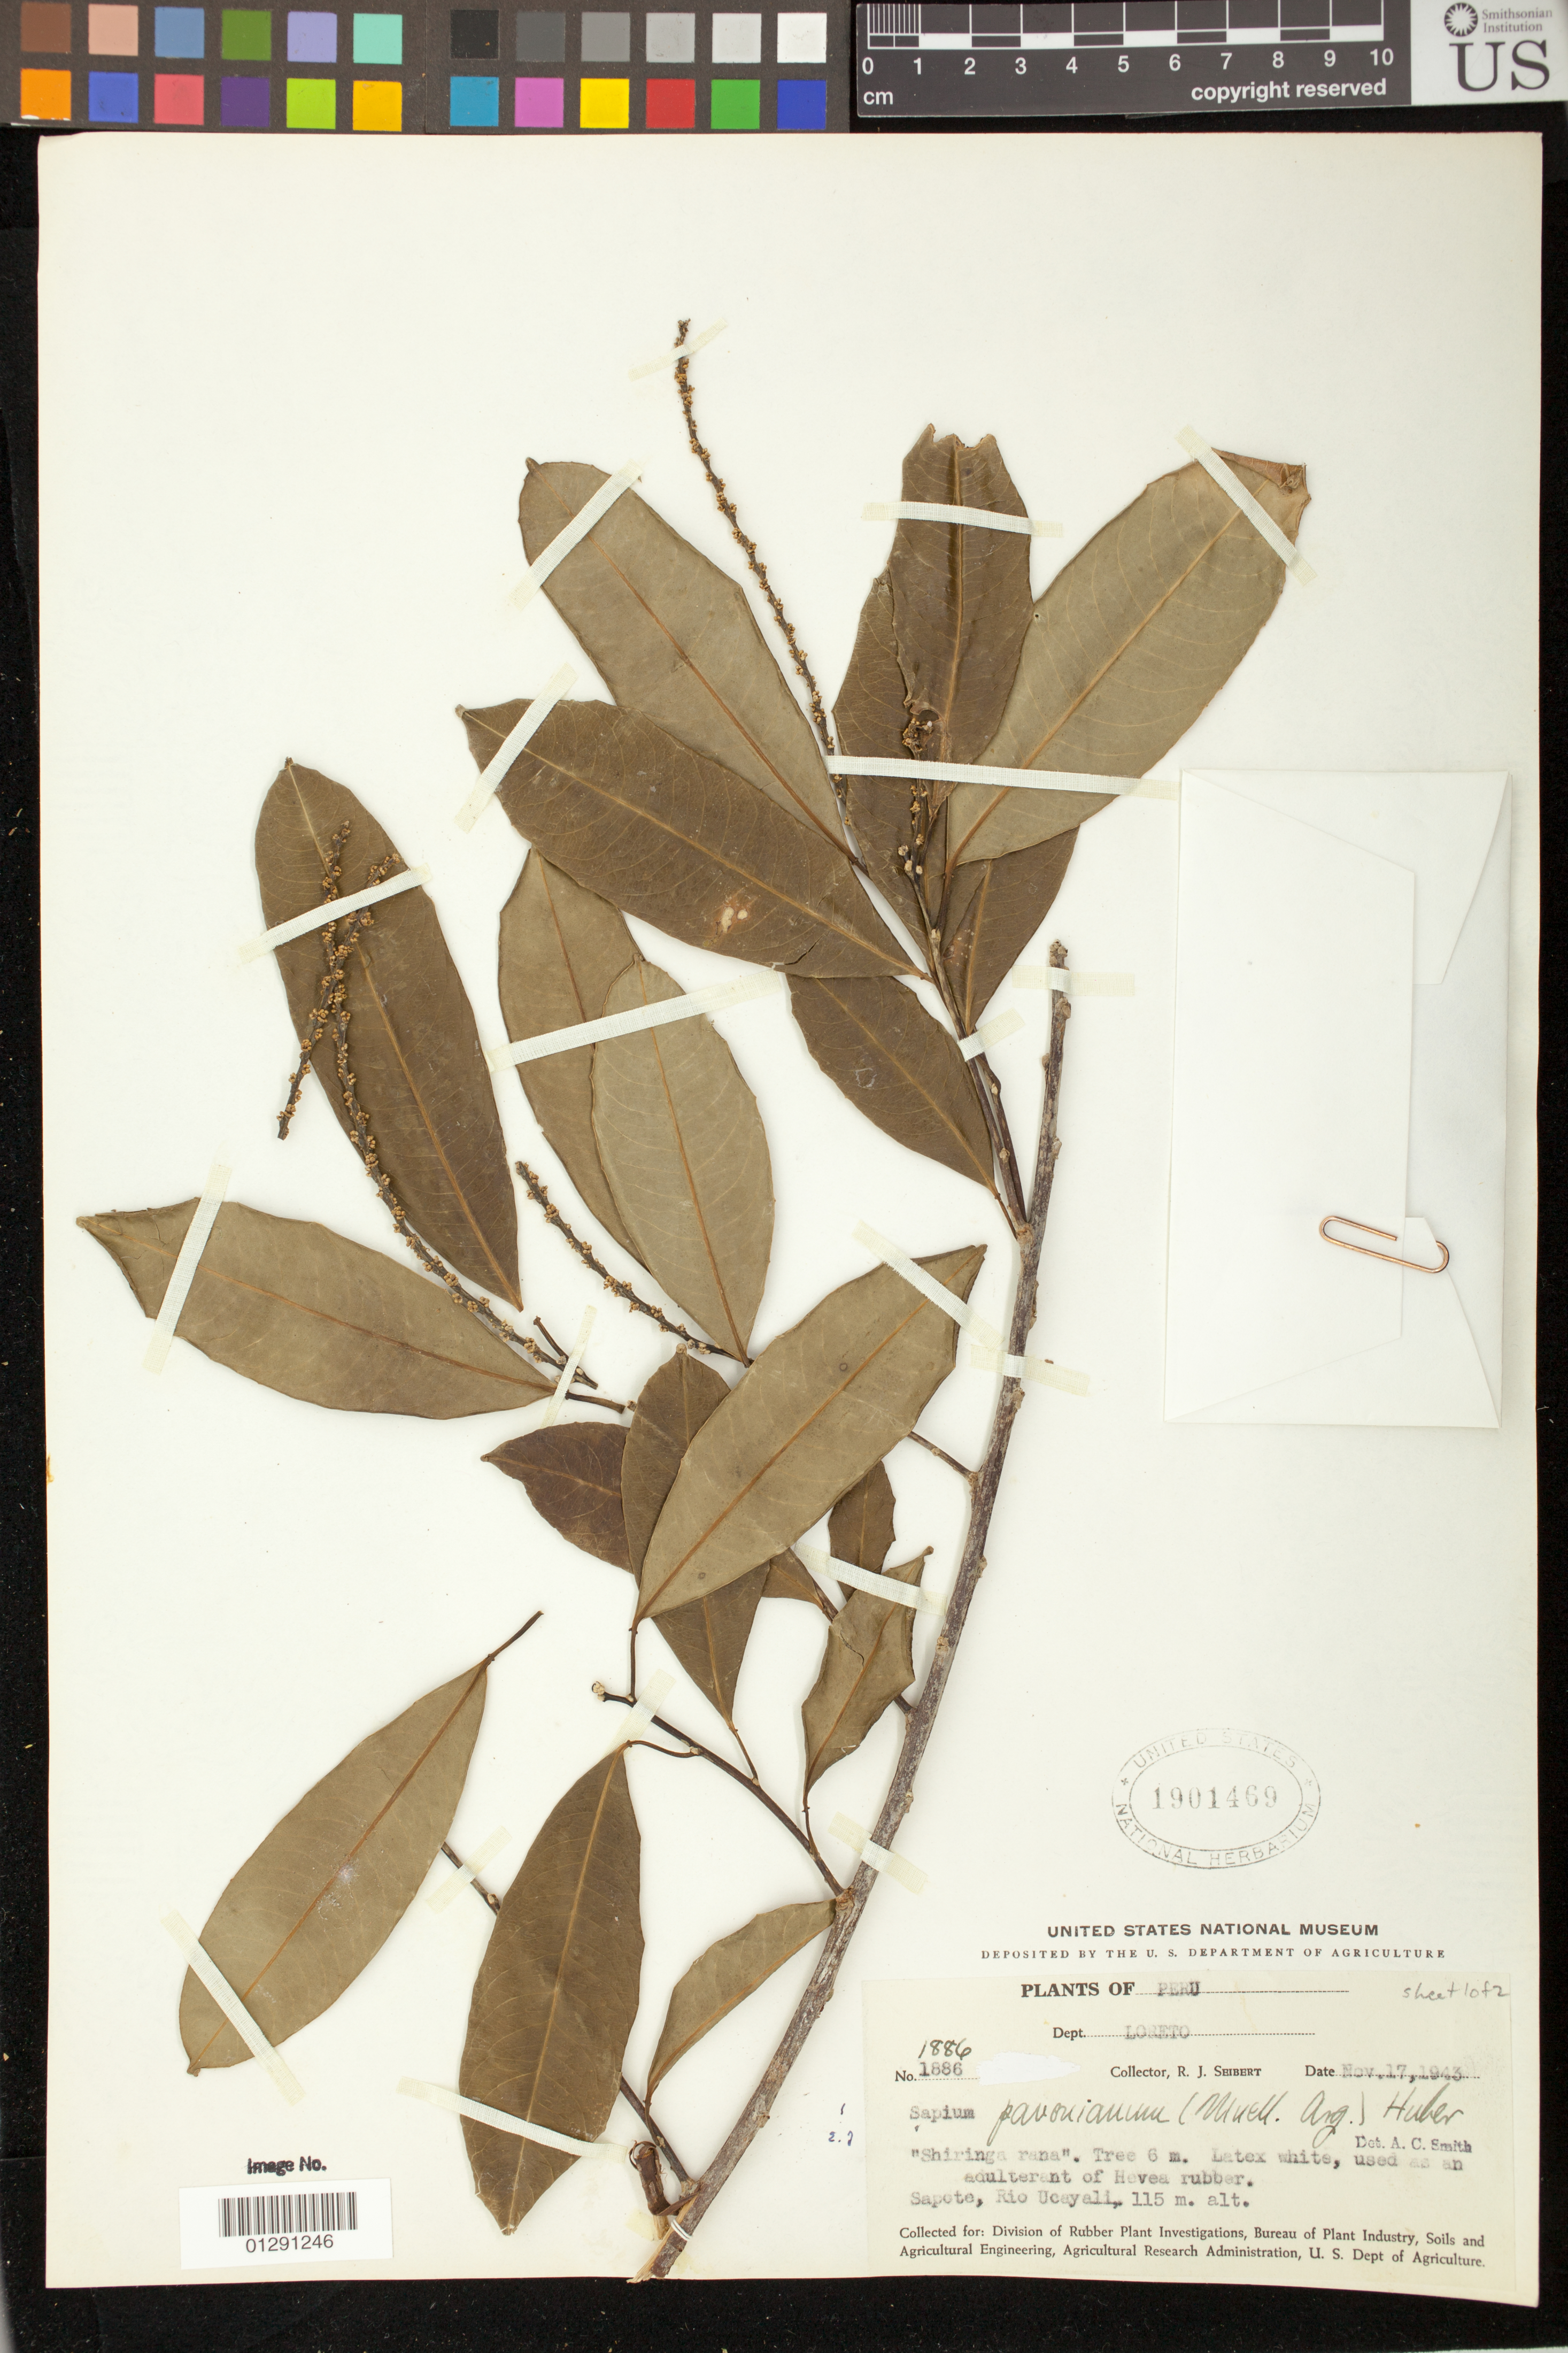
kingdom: Plantae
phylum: Tracheophyta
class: Magnoliopsida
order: Malpighiales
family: Euphorbiaceae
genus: Sapium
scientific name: Sapium glandulatum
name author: (Vell.) Pax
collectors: R. J. Seibert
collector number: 1886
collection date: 1943-11-17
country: Peru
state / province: Loreto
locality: Sapote, Rio Ucayali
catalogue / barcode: US 1901469